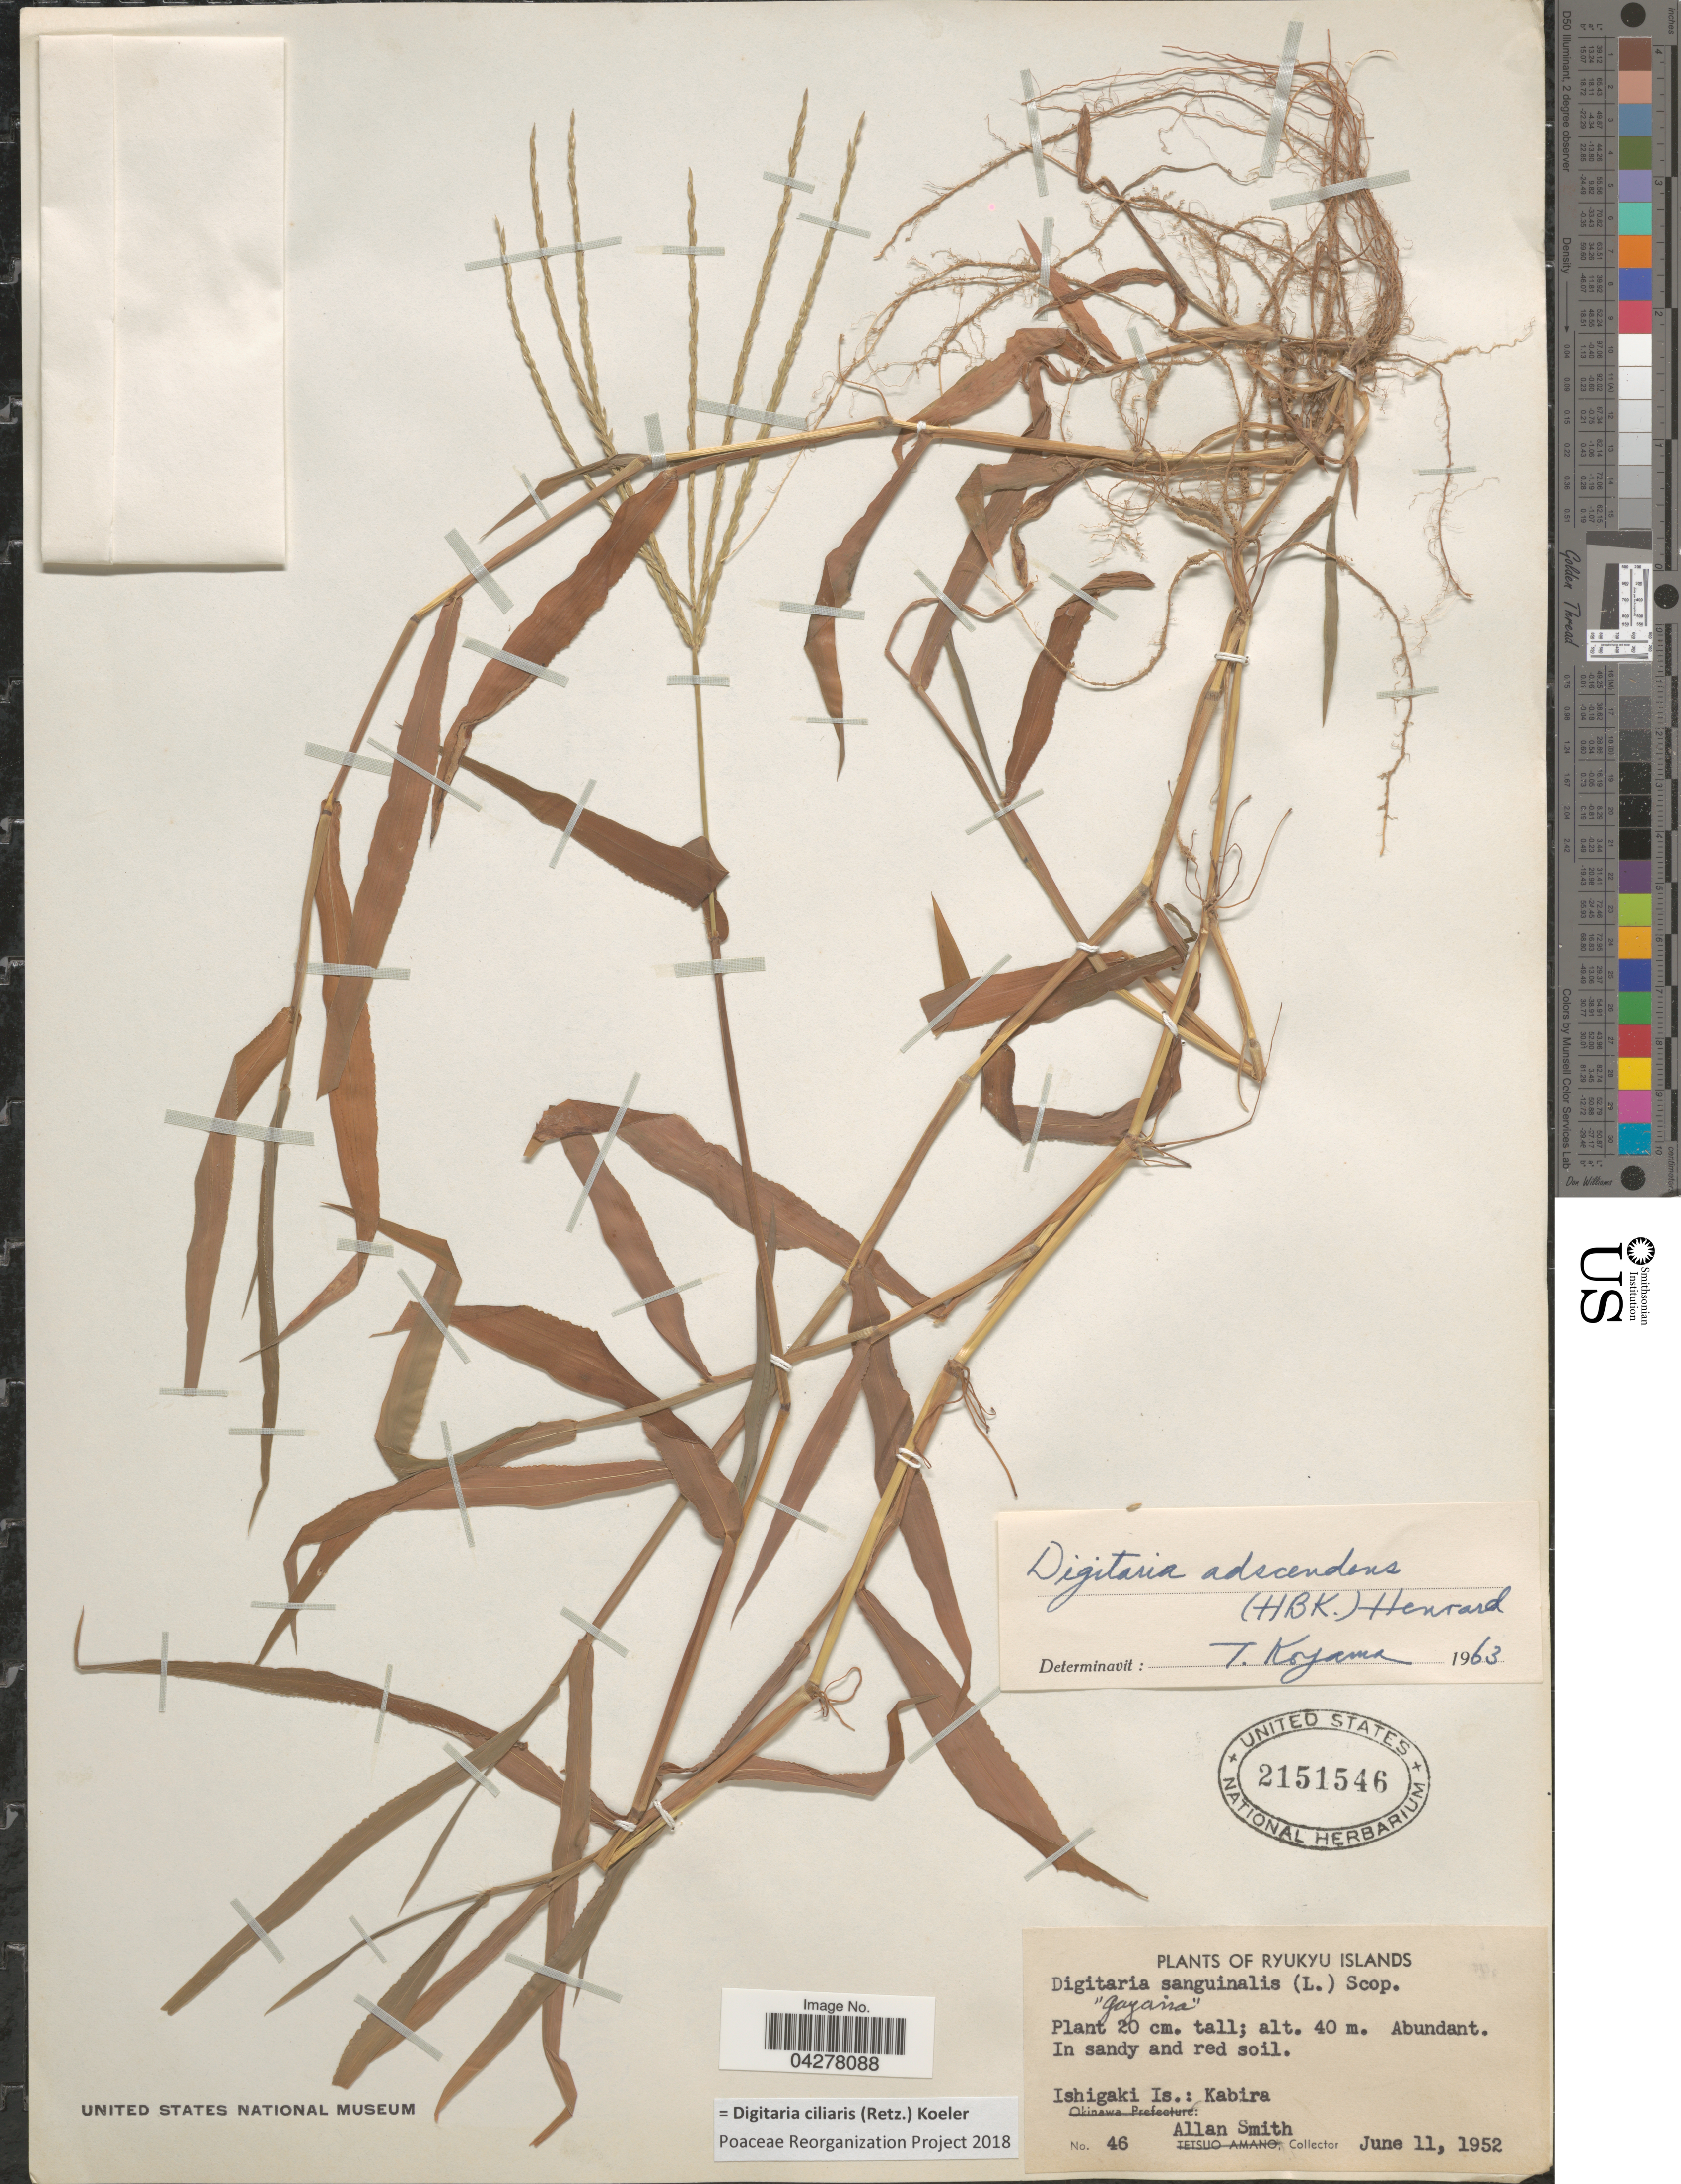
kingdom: Plantae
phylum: Tracheophyta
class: Liliopsida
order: Poales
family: Poaceae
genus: Digitaria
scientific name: Digitaria ciliaris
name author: (Retz.) Koeler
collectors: A. Smith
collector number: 46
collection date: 1952-06-11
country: Japan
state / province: Okinawa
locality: The Ryukyu Islands. In sandy and red soil. Ishigaki Is.: Kabira.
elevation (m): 40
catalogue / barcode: US 2151546